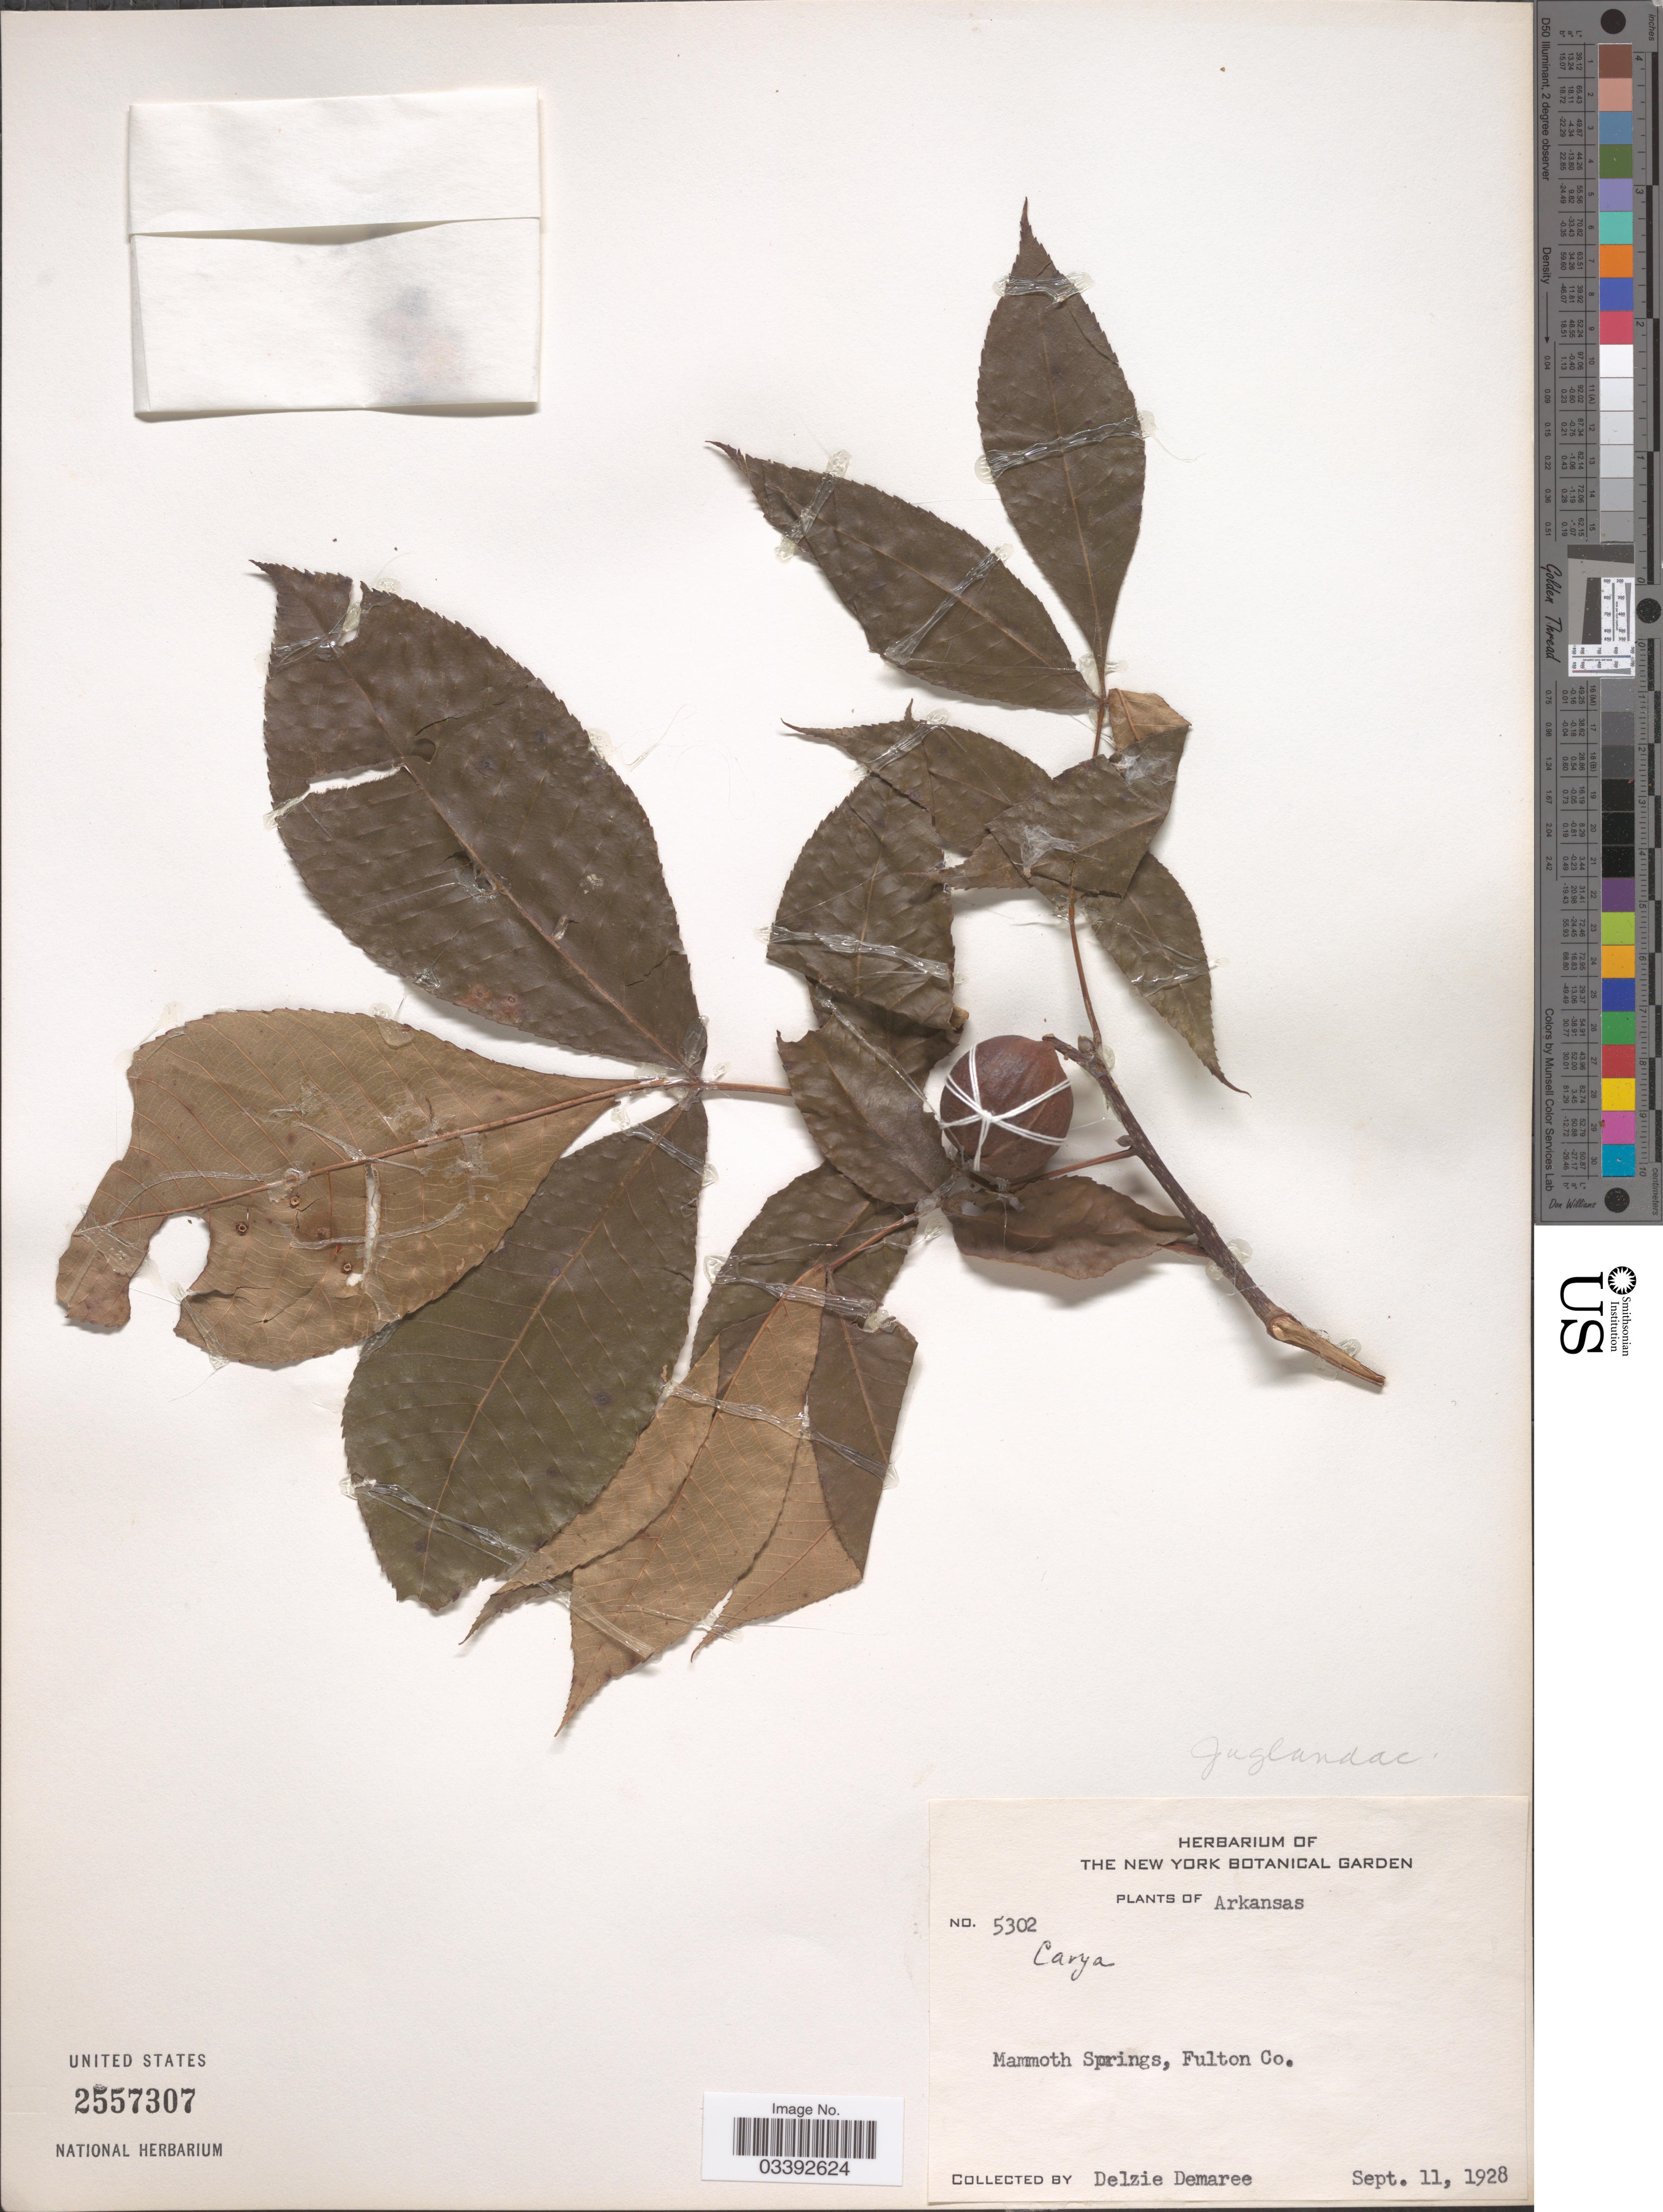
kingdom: Plantae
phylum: Tracheophyta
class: Magnoliopsida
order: Fagales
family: Juglandaceae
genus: Carya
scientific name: Carya sp.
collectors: D. Demaree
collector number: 5302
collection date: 1928-09-11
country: United States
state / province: Arkansas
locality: Mammoth Springs, Fulton Co.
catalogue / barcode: US 2557307